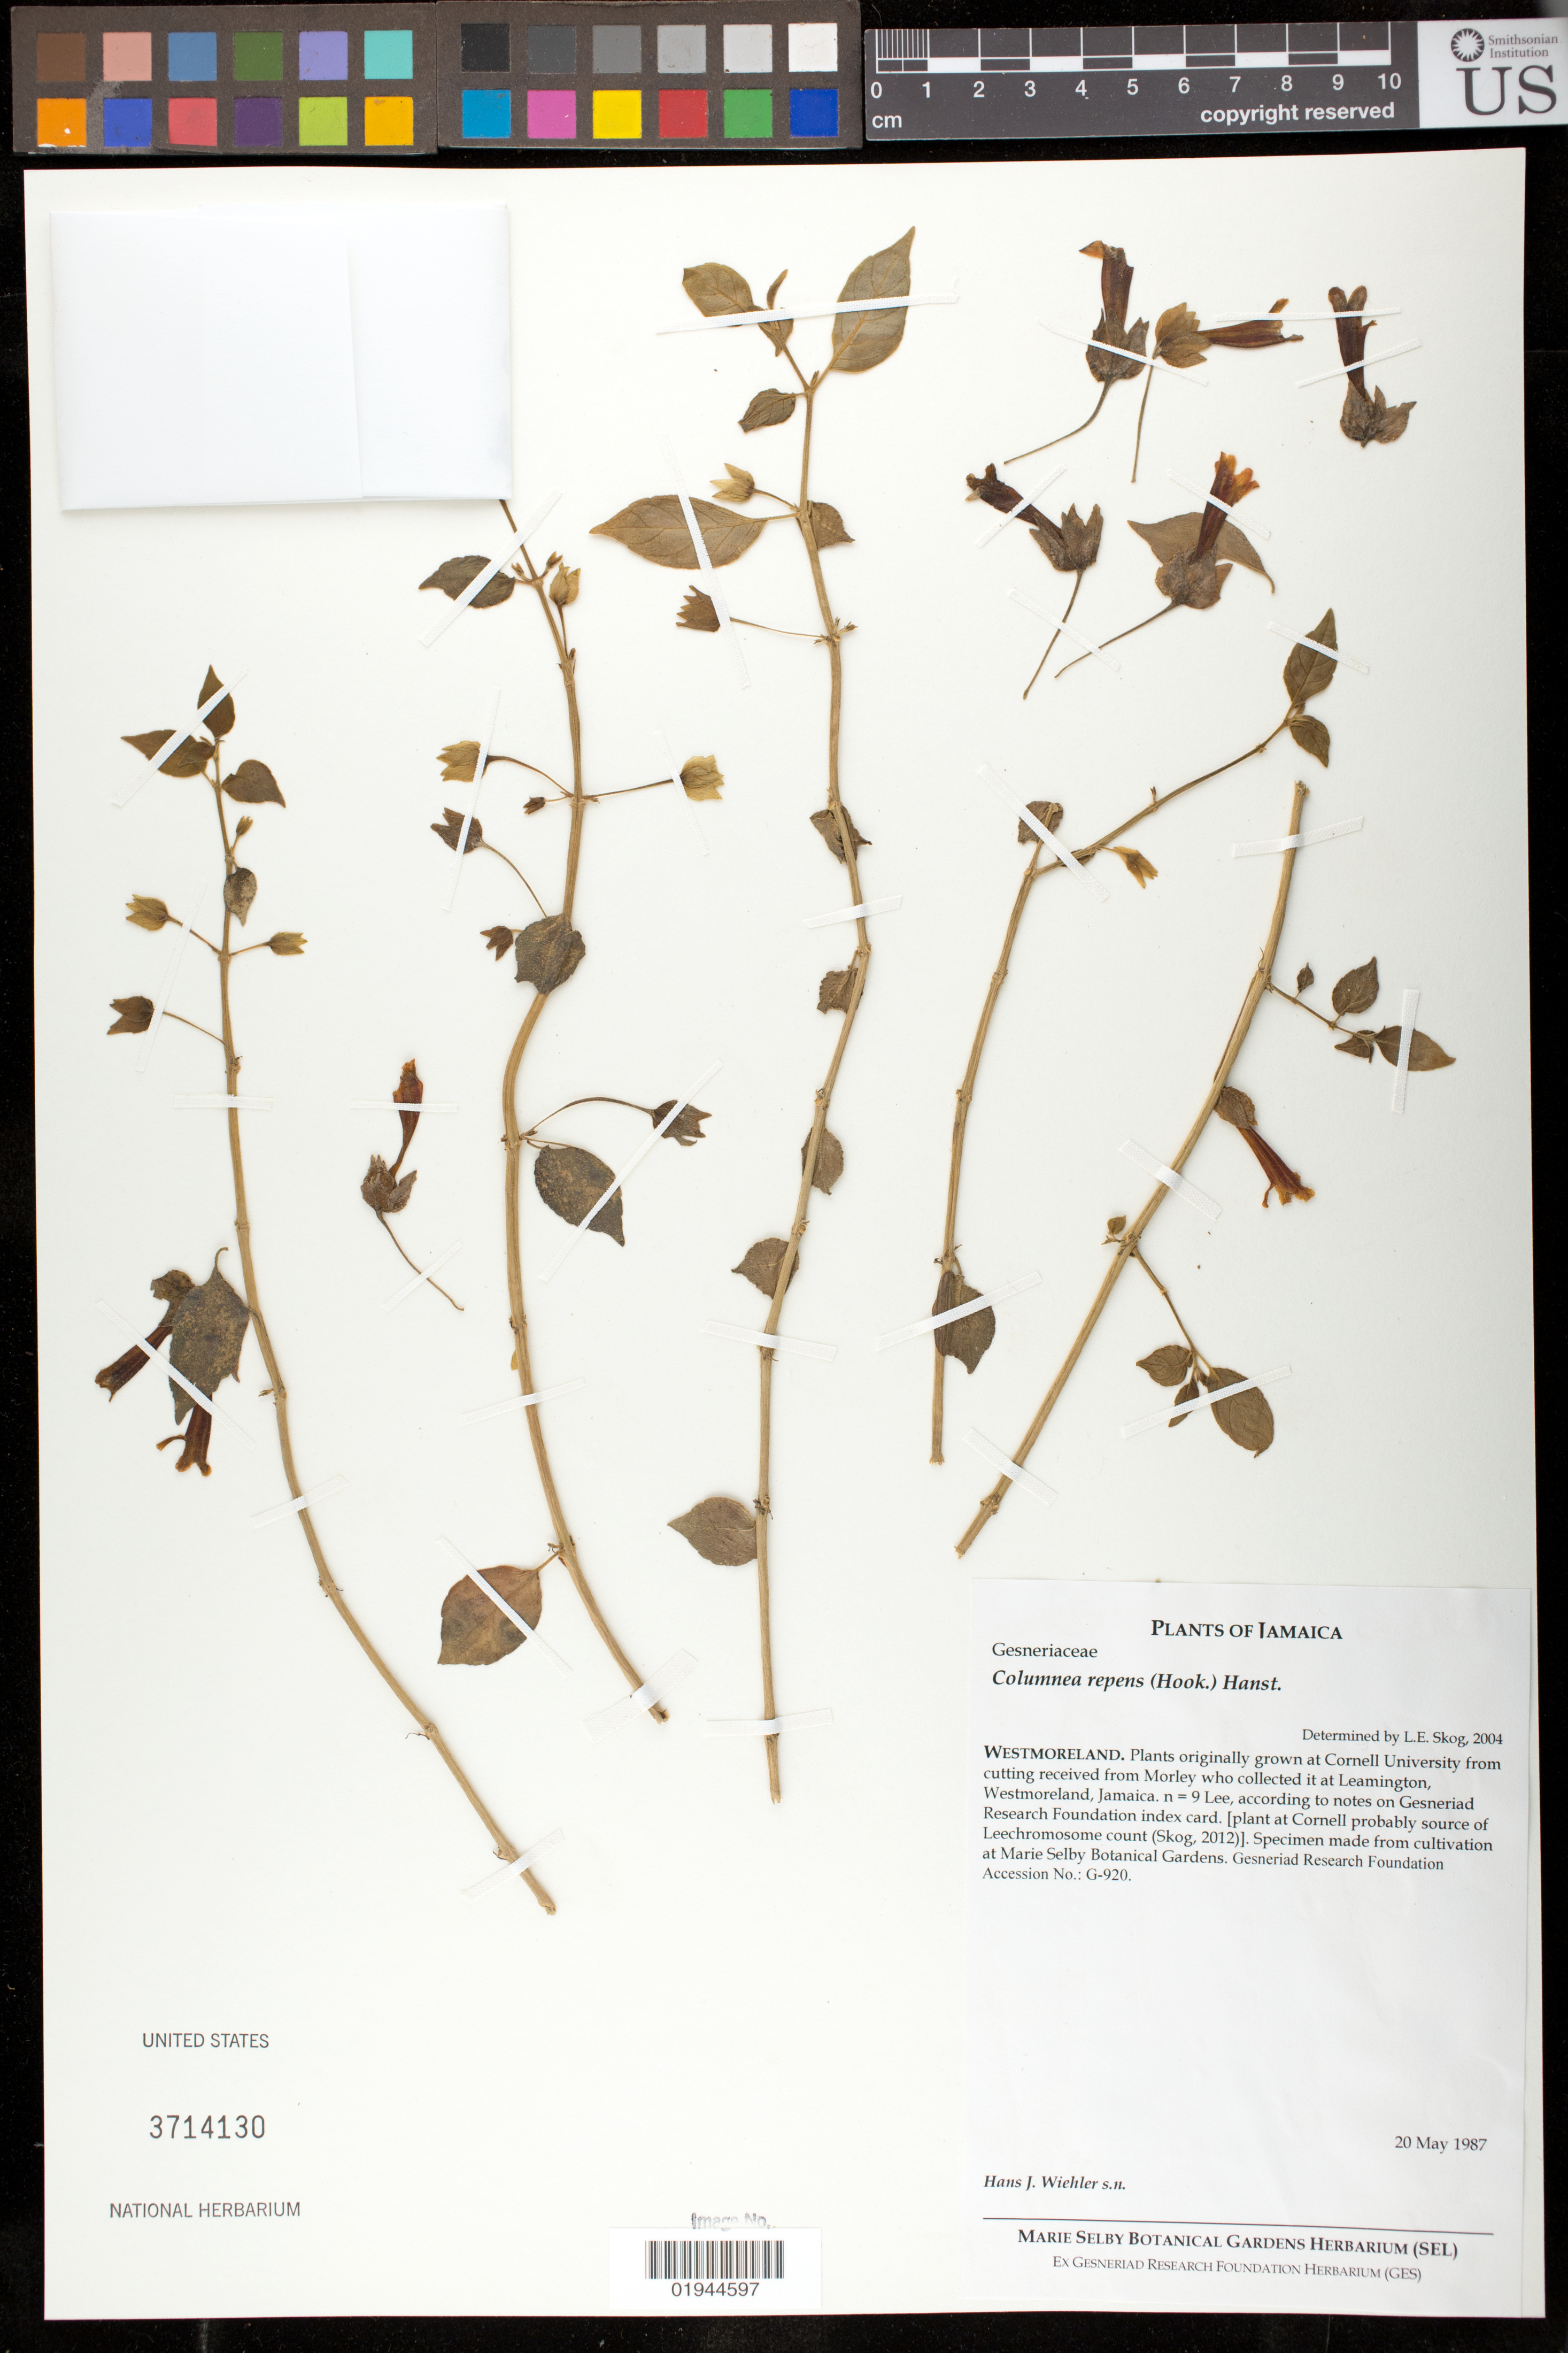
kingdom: Plantae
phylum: Tracheophyta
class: Magnoliopsida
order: Lamiales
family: Gesneriaceae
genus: Columnea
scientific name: Columnea repens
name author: (Hook.) Hanst.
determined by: Skog, Laurence E.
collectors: H. J. Wiehler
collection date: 1987-05-20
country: United States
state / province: Florida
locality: Marie Selby Botanical Gardens Herbarium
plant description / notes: Plants originally grown at Cornell University from cuttings received from Morley, who collected it at Leamington, Westmoreland, Jamaica. n=9 Lee, according to notes on Gesneriad Research Foundation index card.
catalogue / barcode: US 3714130